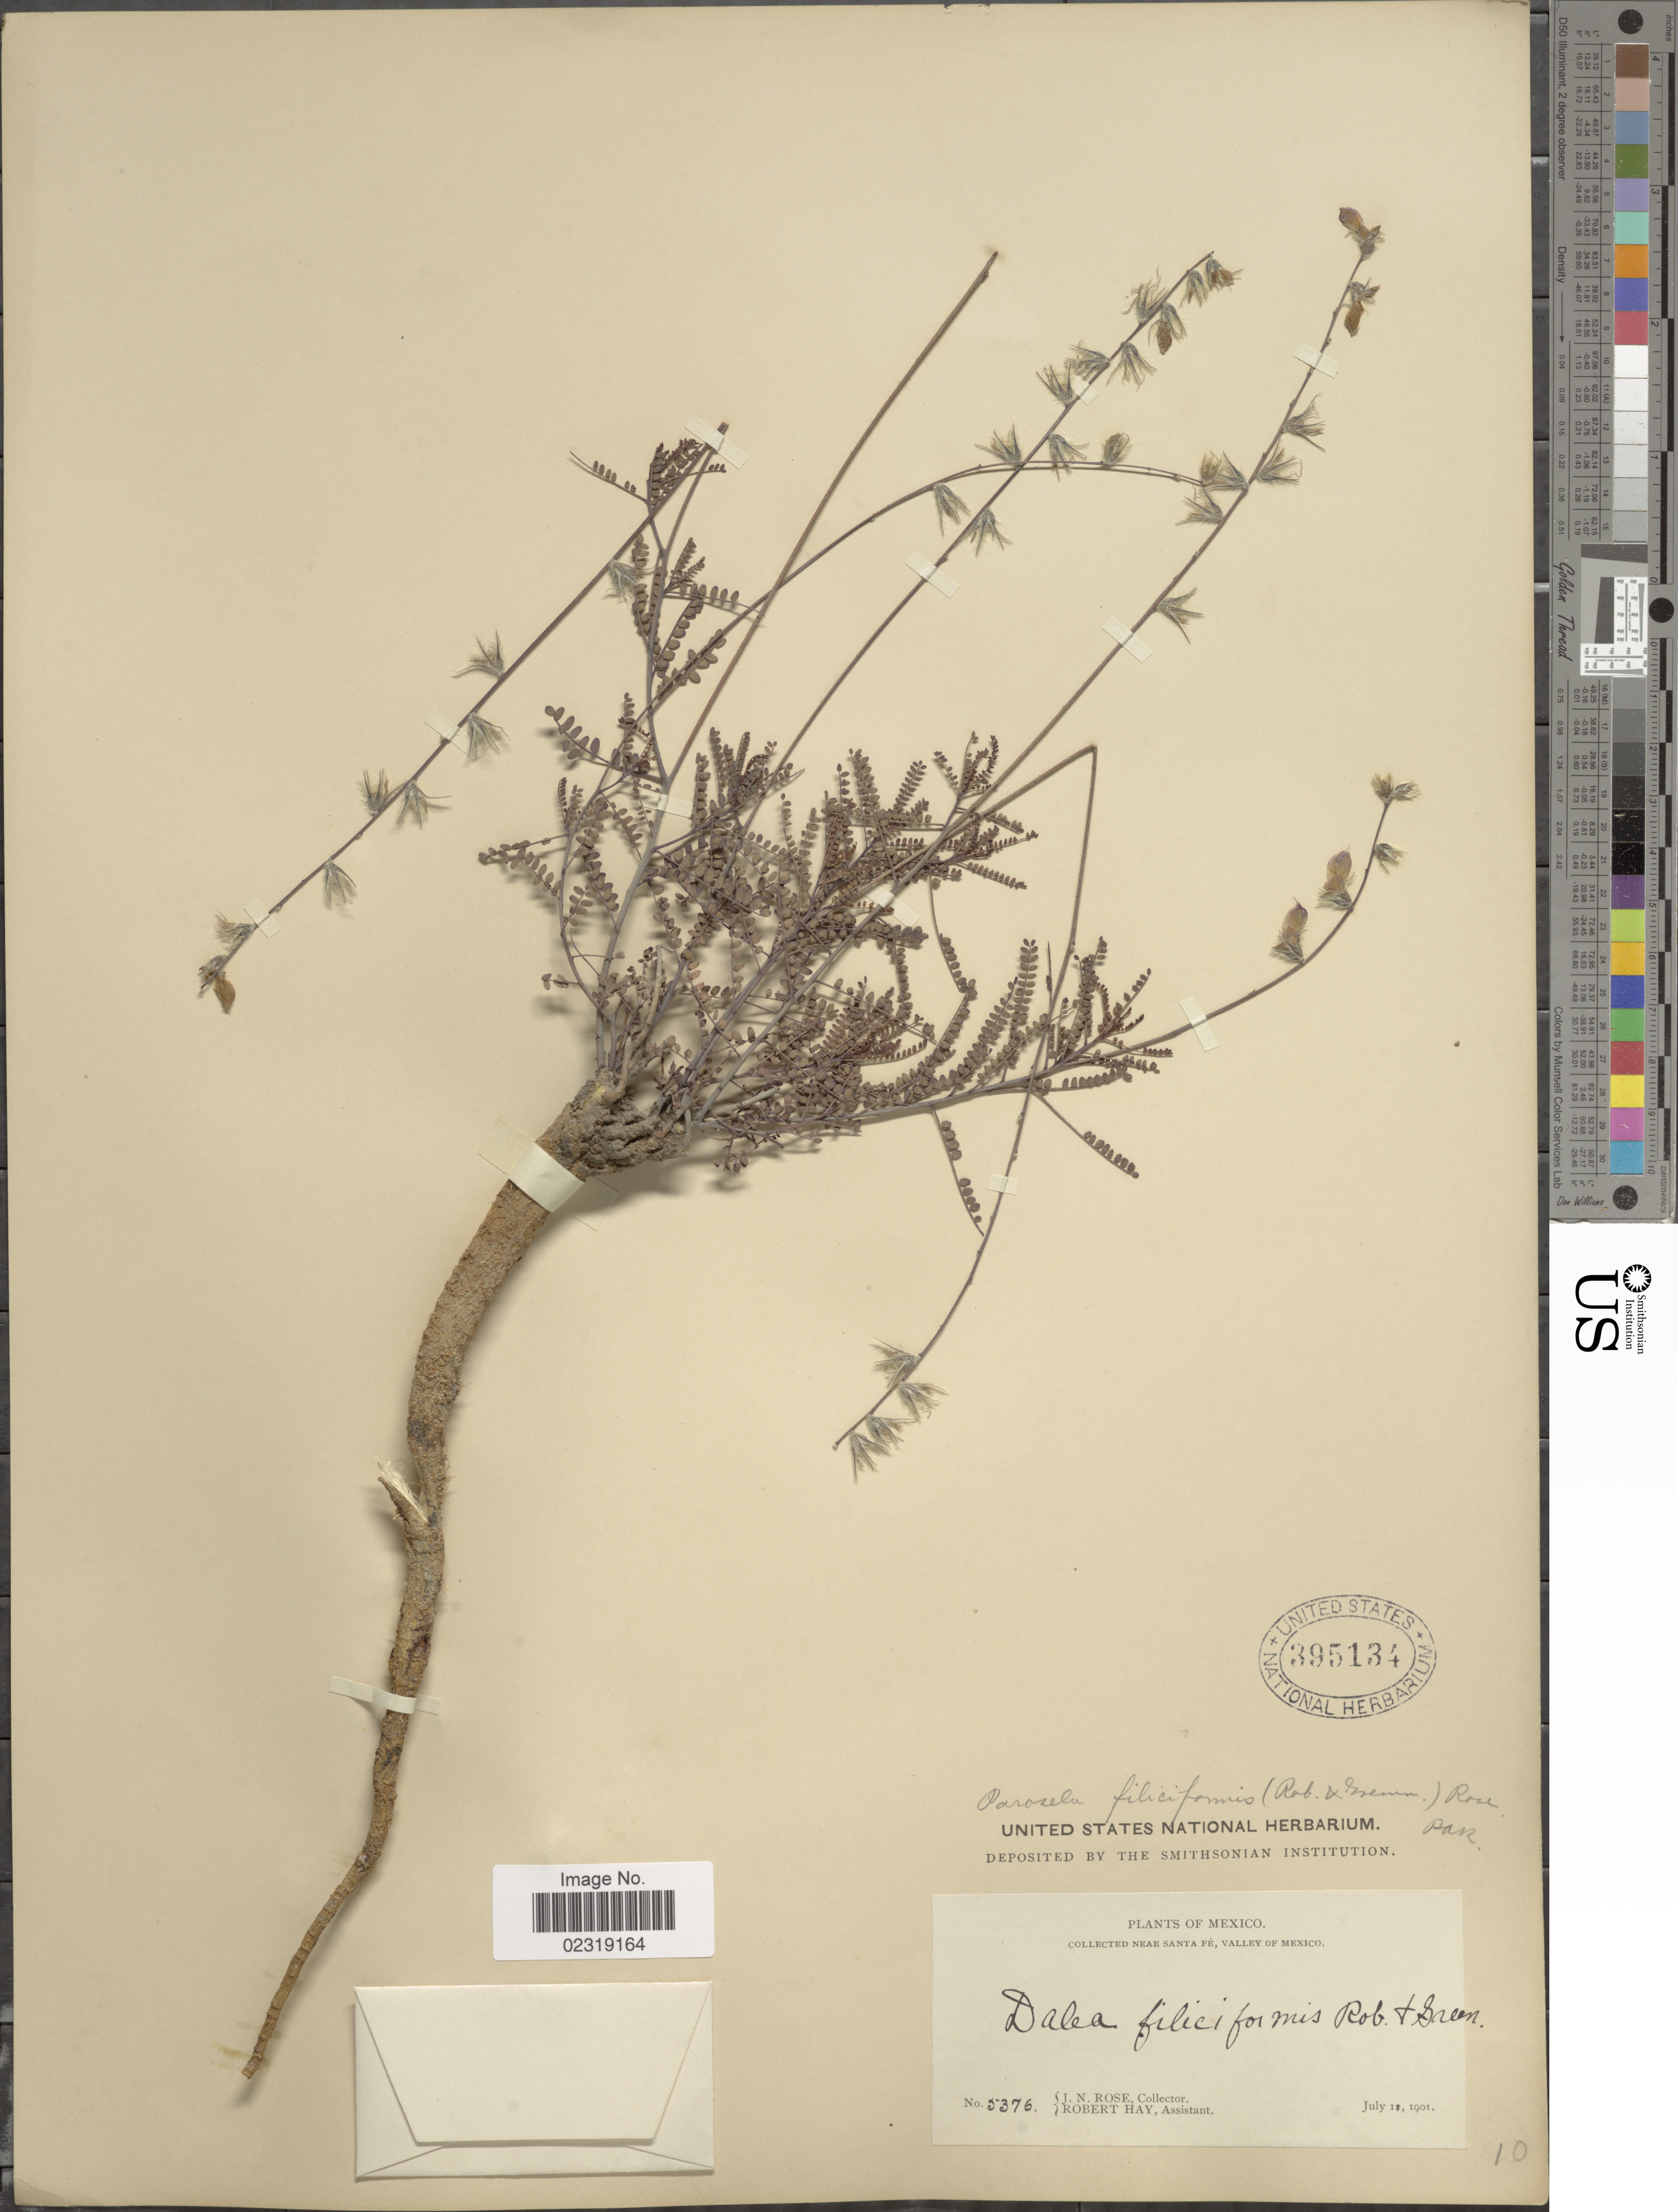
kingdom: Plantae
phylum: Tracheophyta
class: Magnoliopsida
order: Fabales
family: Fabaceae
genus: Dalea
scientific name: Dalea filiciformis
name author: B.L. Rob. & Greenm.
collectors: J. N. Rose & R. H. Hay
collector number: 5376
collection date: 1901-07-11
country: Mexico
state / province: México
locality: Near Santa Fe, Valley of Mexico. Mexico.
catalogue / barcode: US 395134